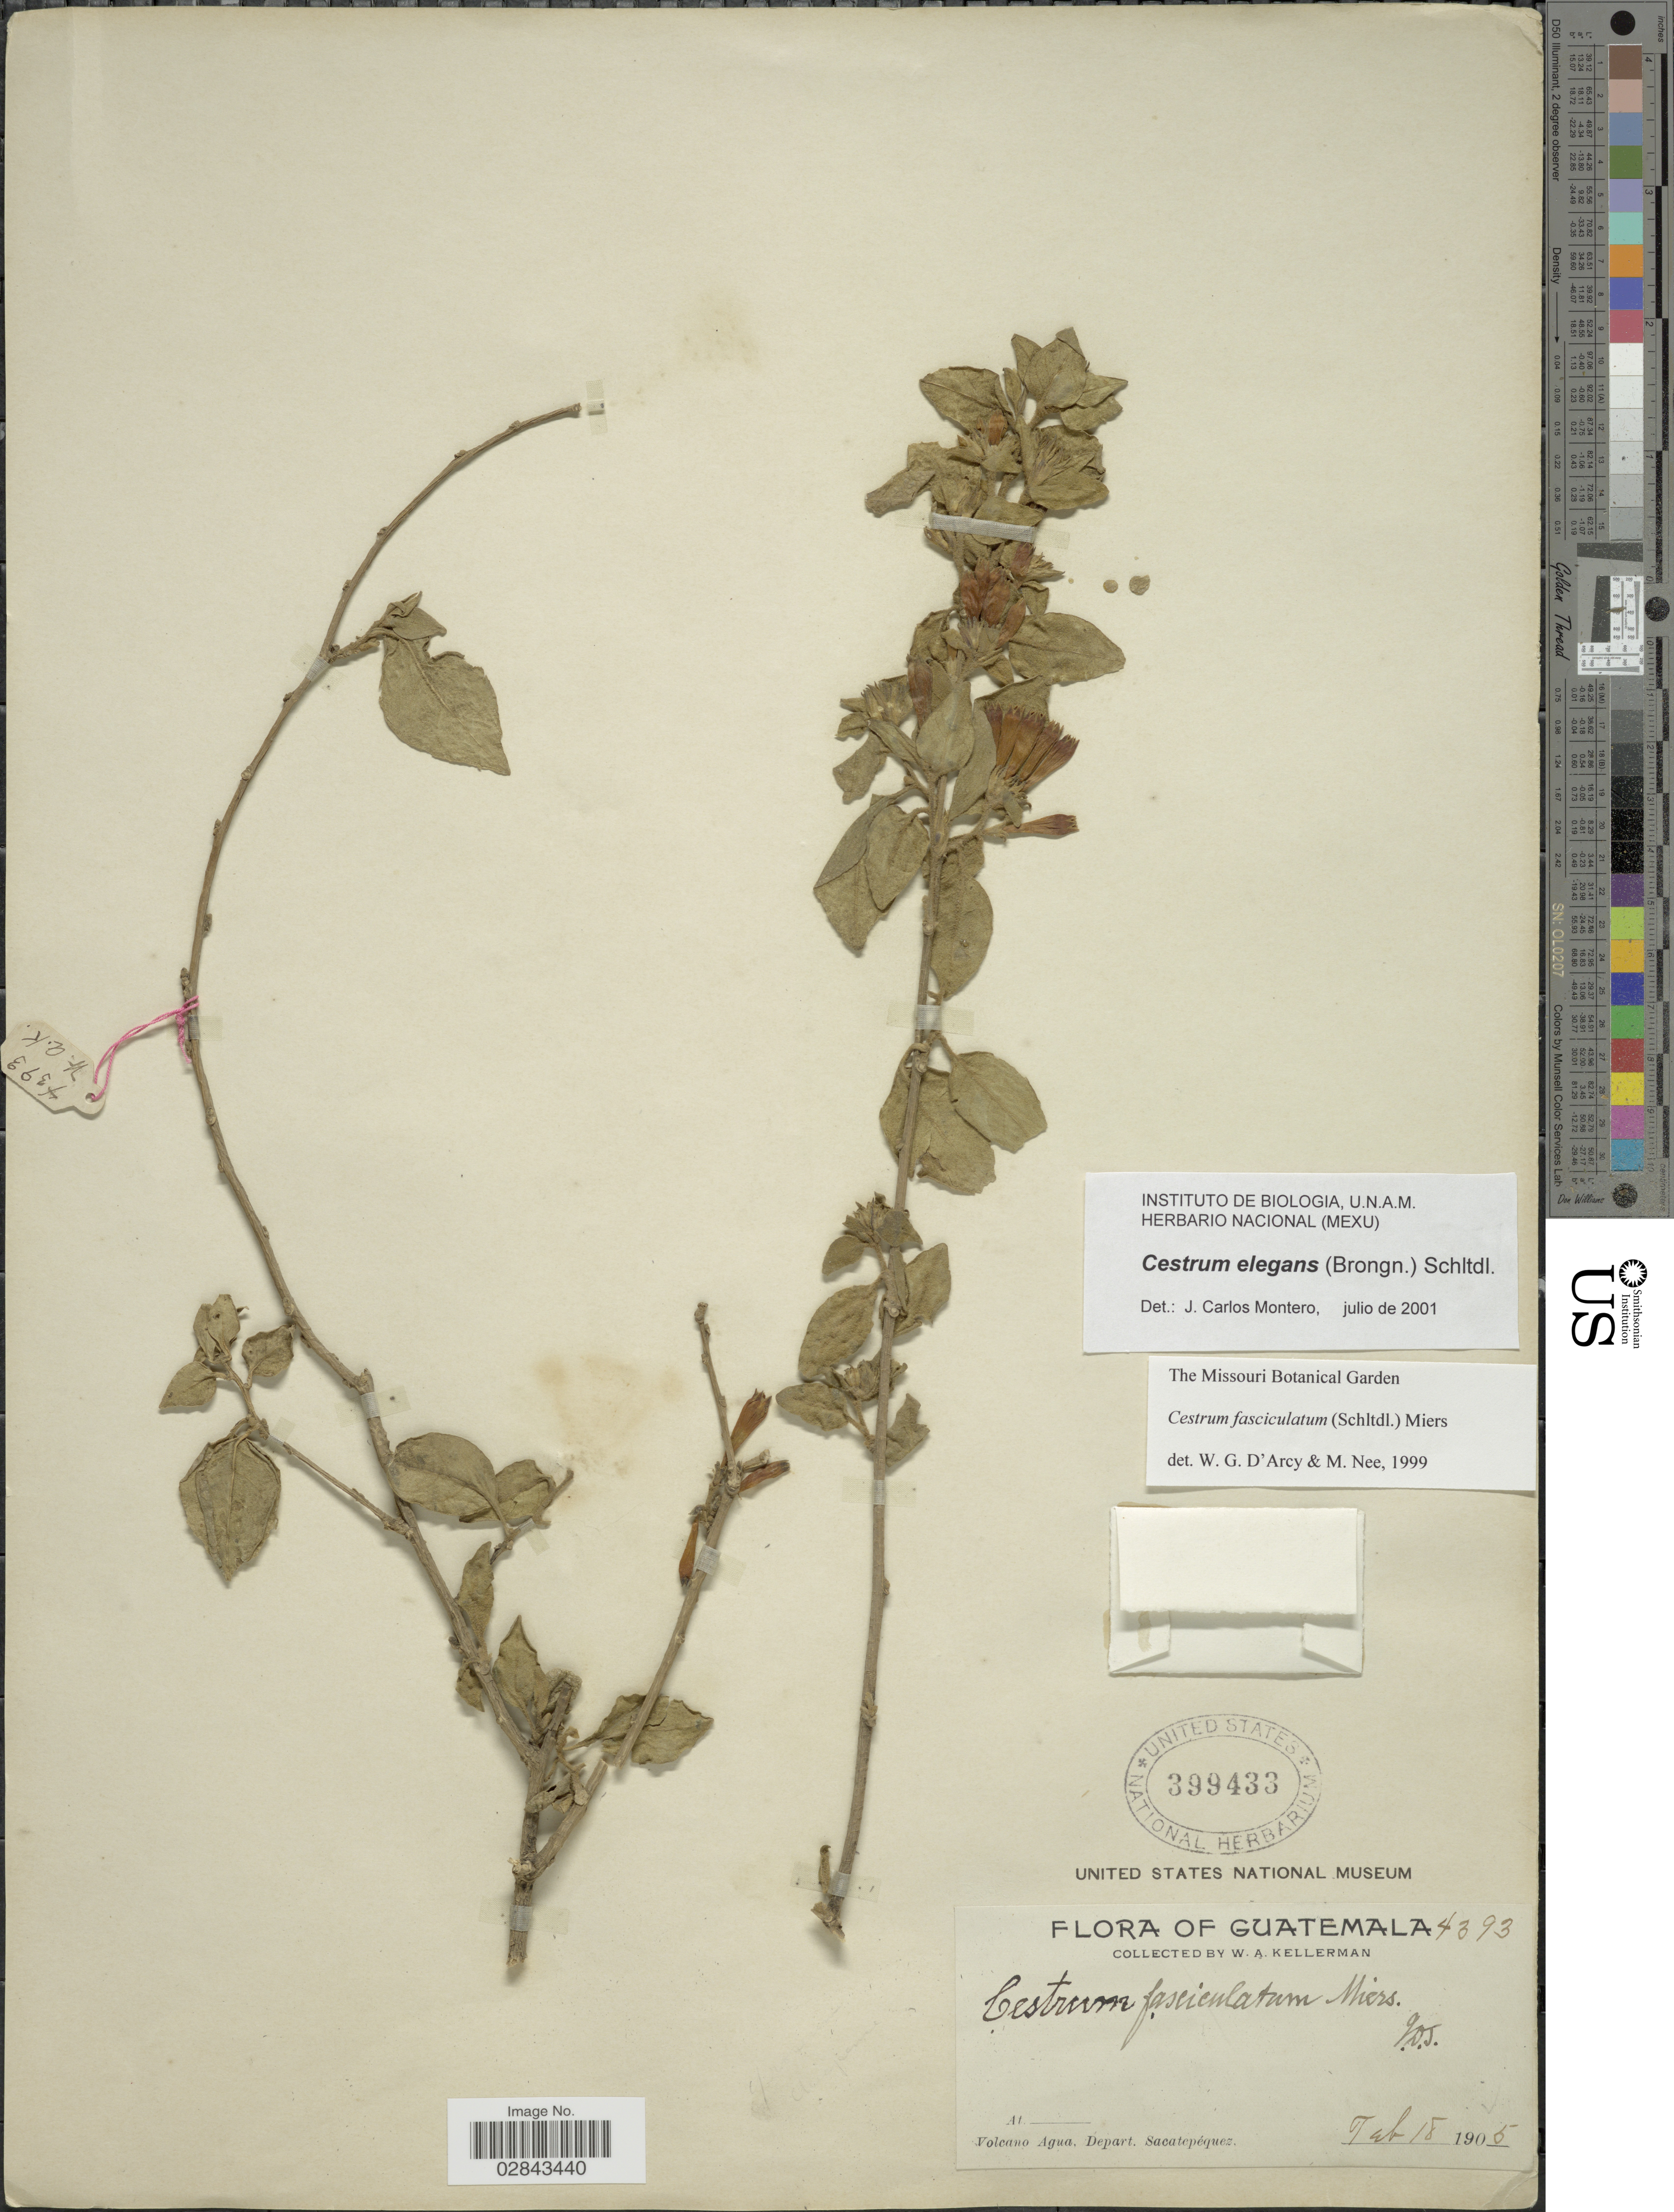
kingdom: Plantae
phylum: Tracheophyta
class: Magnoliopsida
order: Solanales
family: Solanaceae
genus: Cestrum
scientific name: Cestrum elegans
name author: (Brongn.) Schltdl.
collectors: W. Kellerman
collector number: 4393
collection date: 1905-02-18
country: Guatemala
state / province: Sacatepéquez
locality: Volcano Agua, Depart. Sacatepéquez.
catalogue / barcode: US 399433